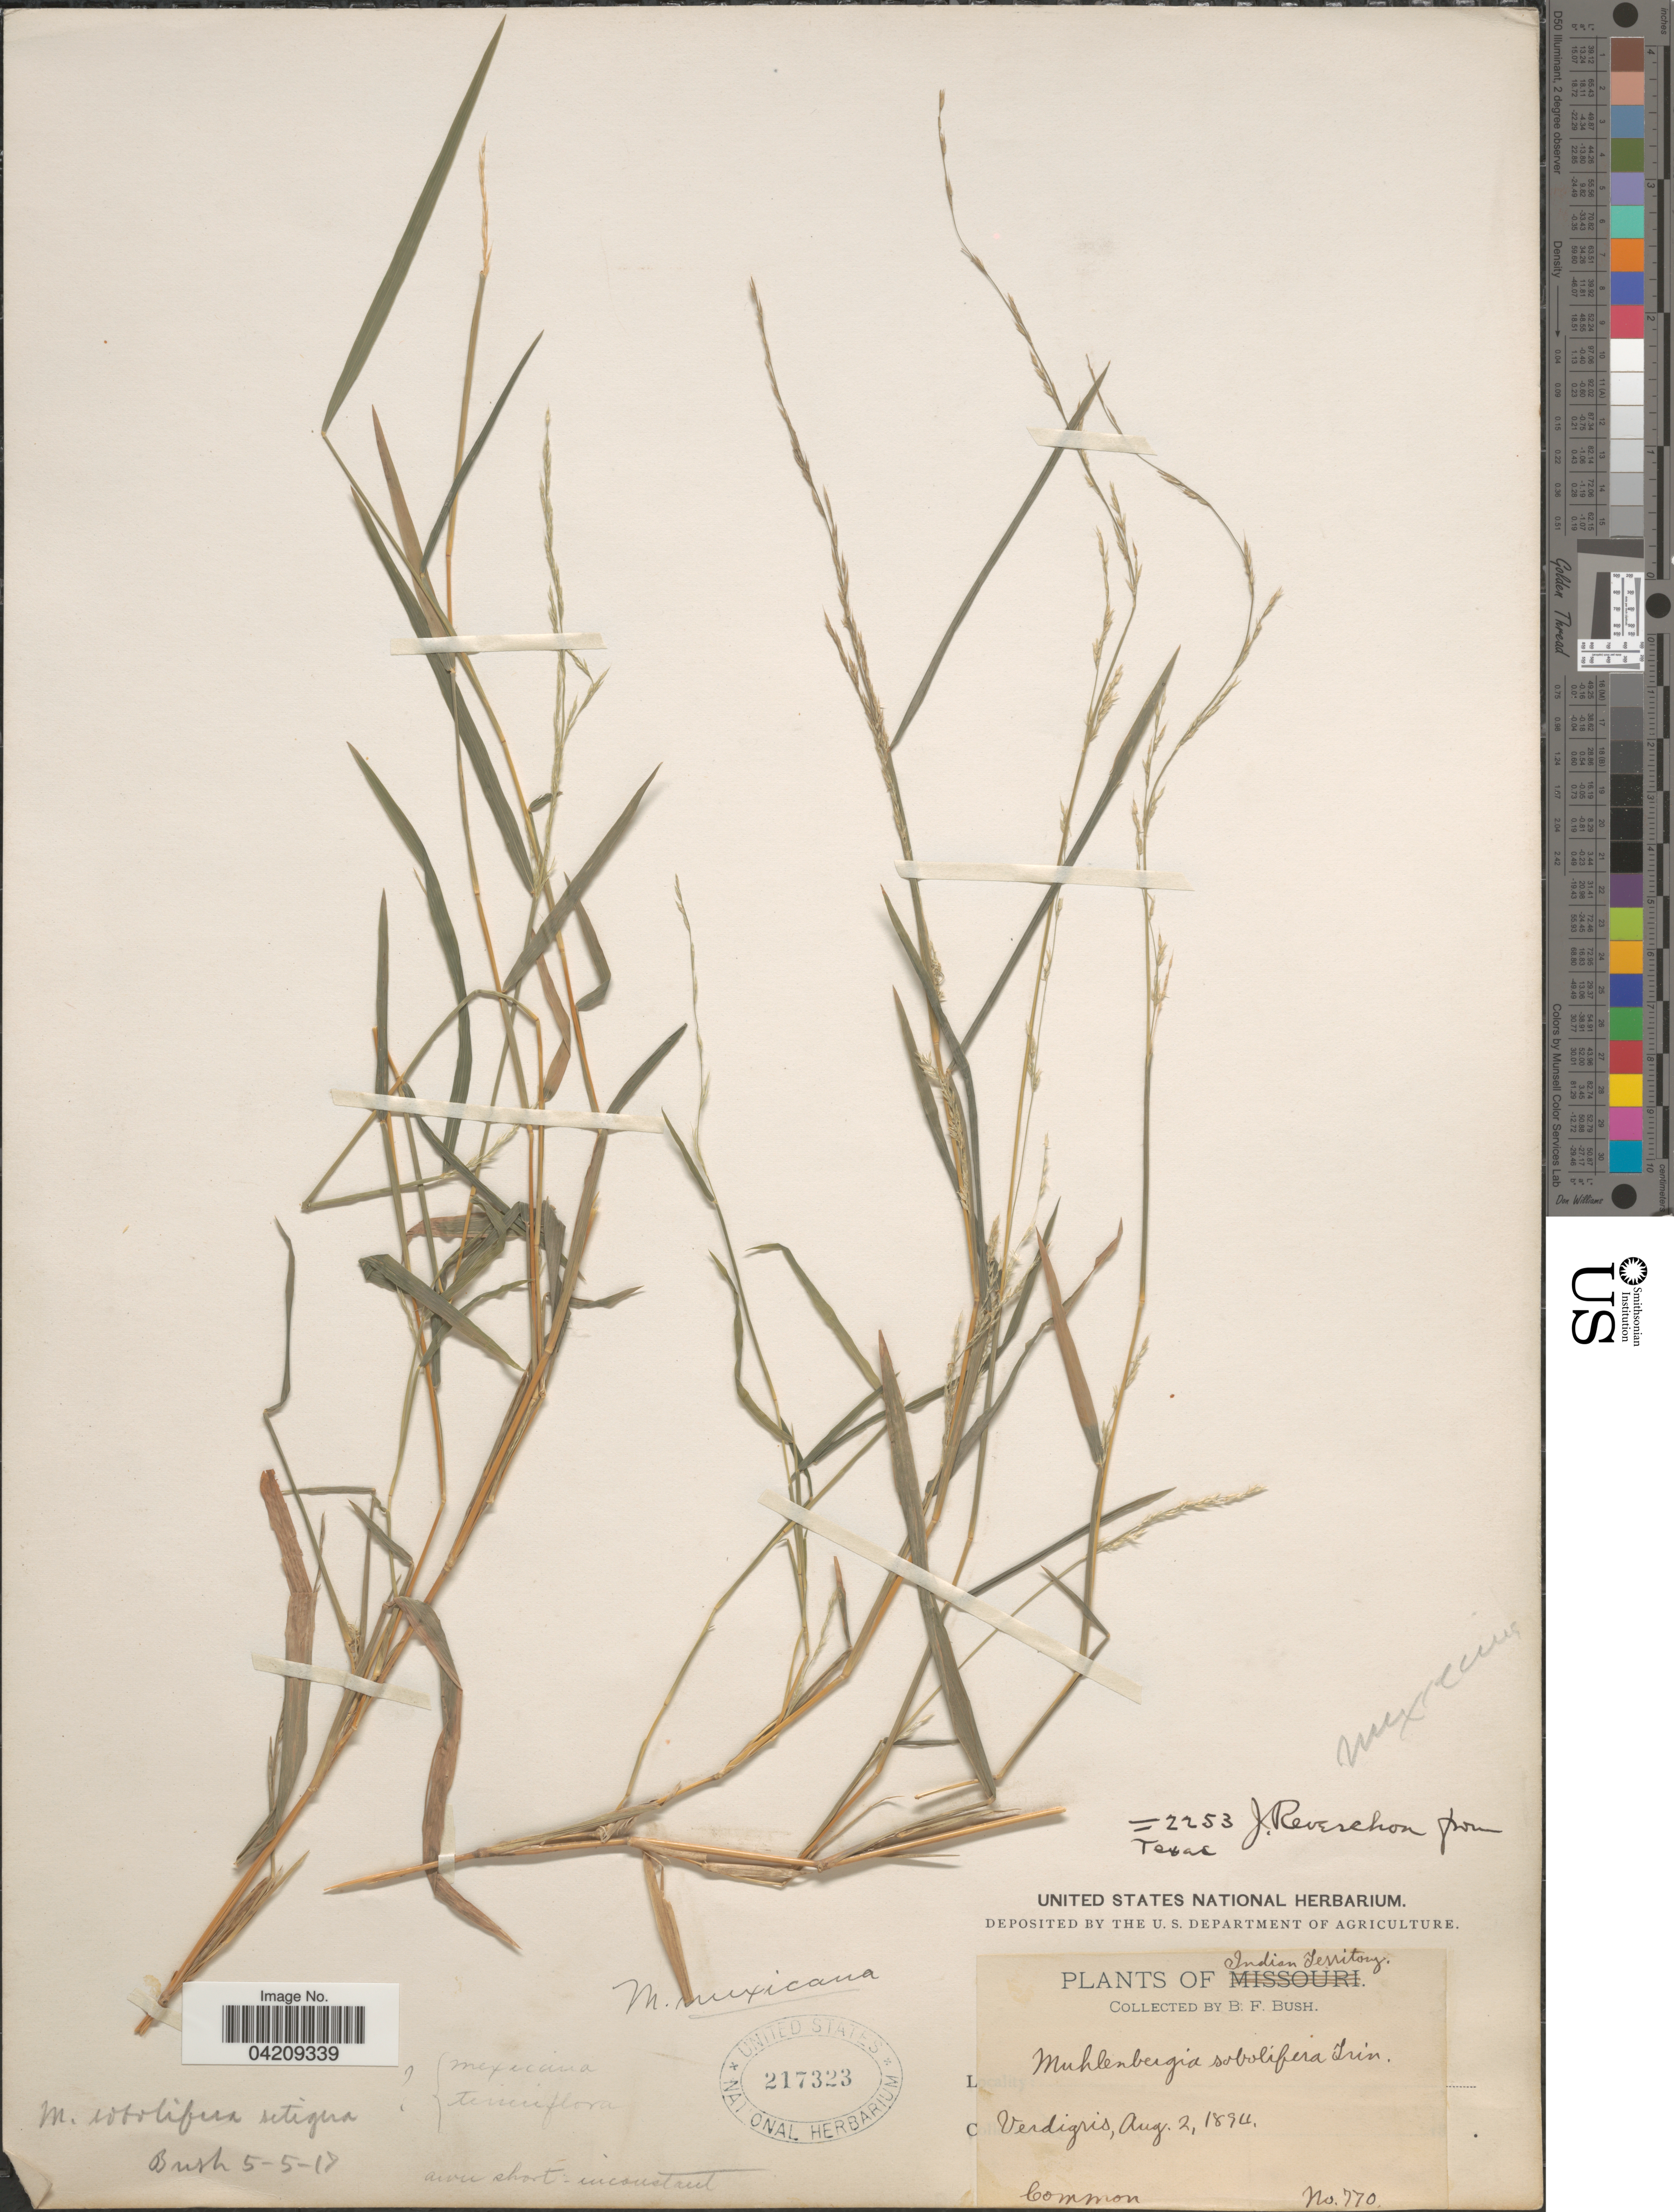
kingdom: Plantae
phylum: Tracheophyta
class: Liliopsida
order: Poales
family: Poaceae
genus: Muhlenbergia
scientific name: Muhlenbergia frondosa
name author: (Poir.) Fernald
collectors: B. F. Bush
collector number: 770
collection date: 1894-08-02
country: United States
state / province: Oklahoma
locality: Indian Territory. Verdigris.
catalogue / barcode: US 217323